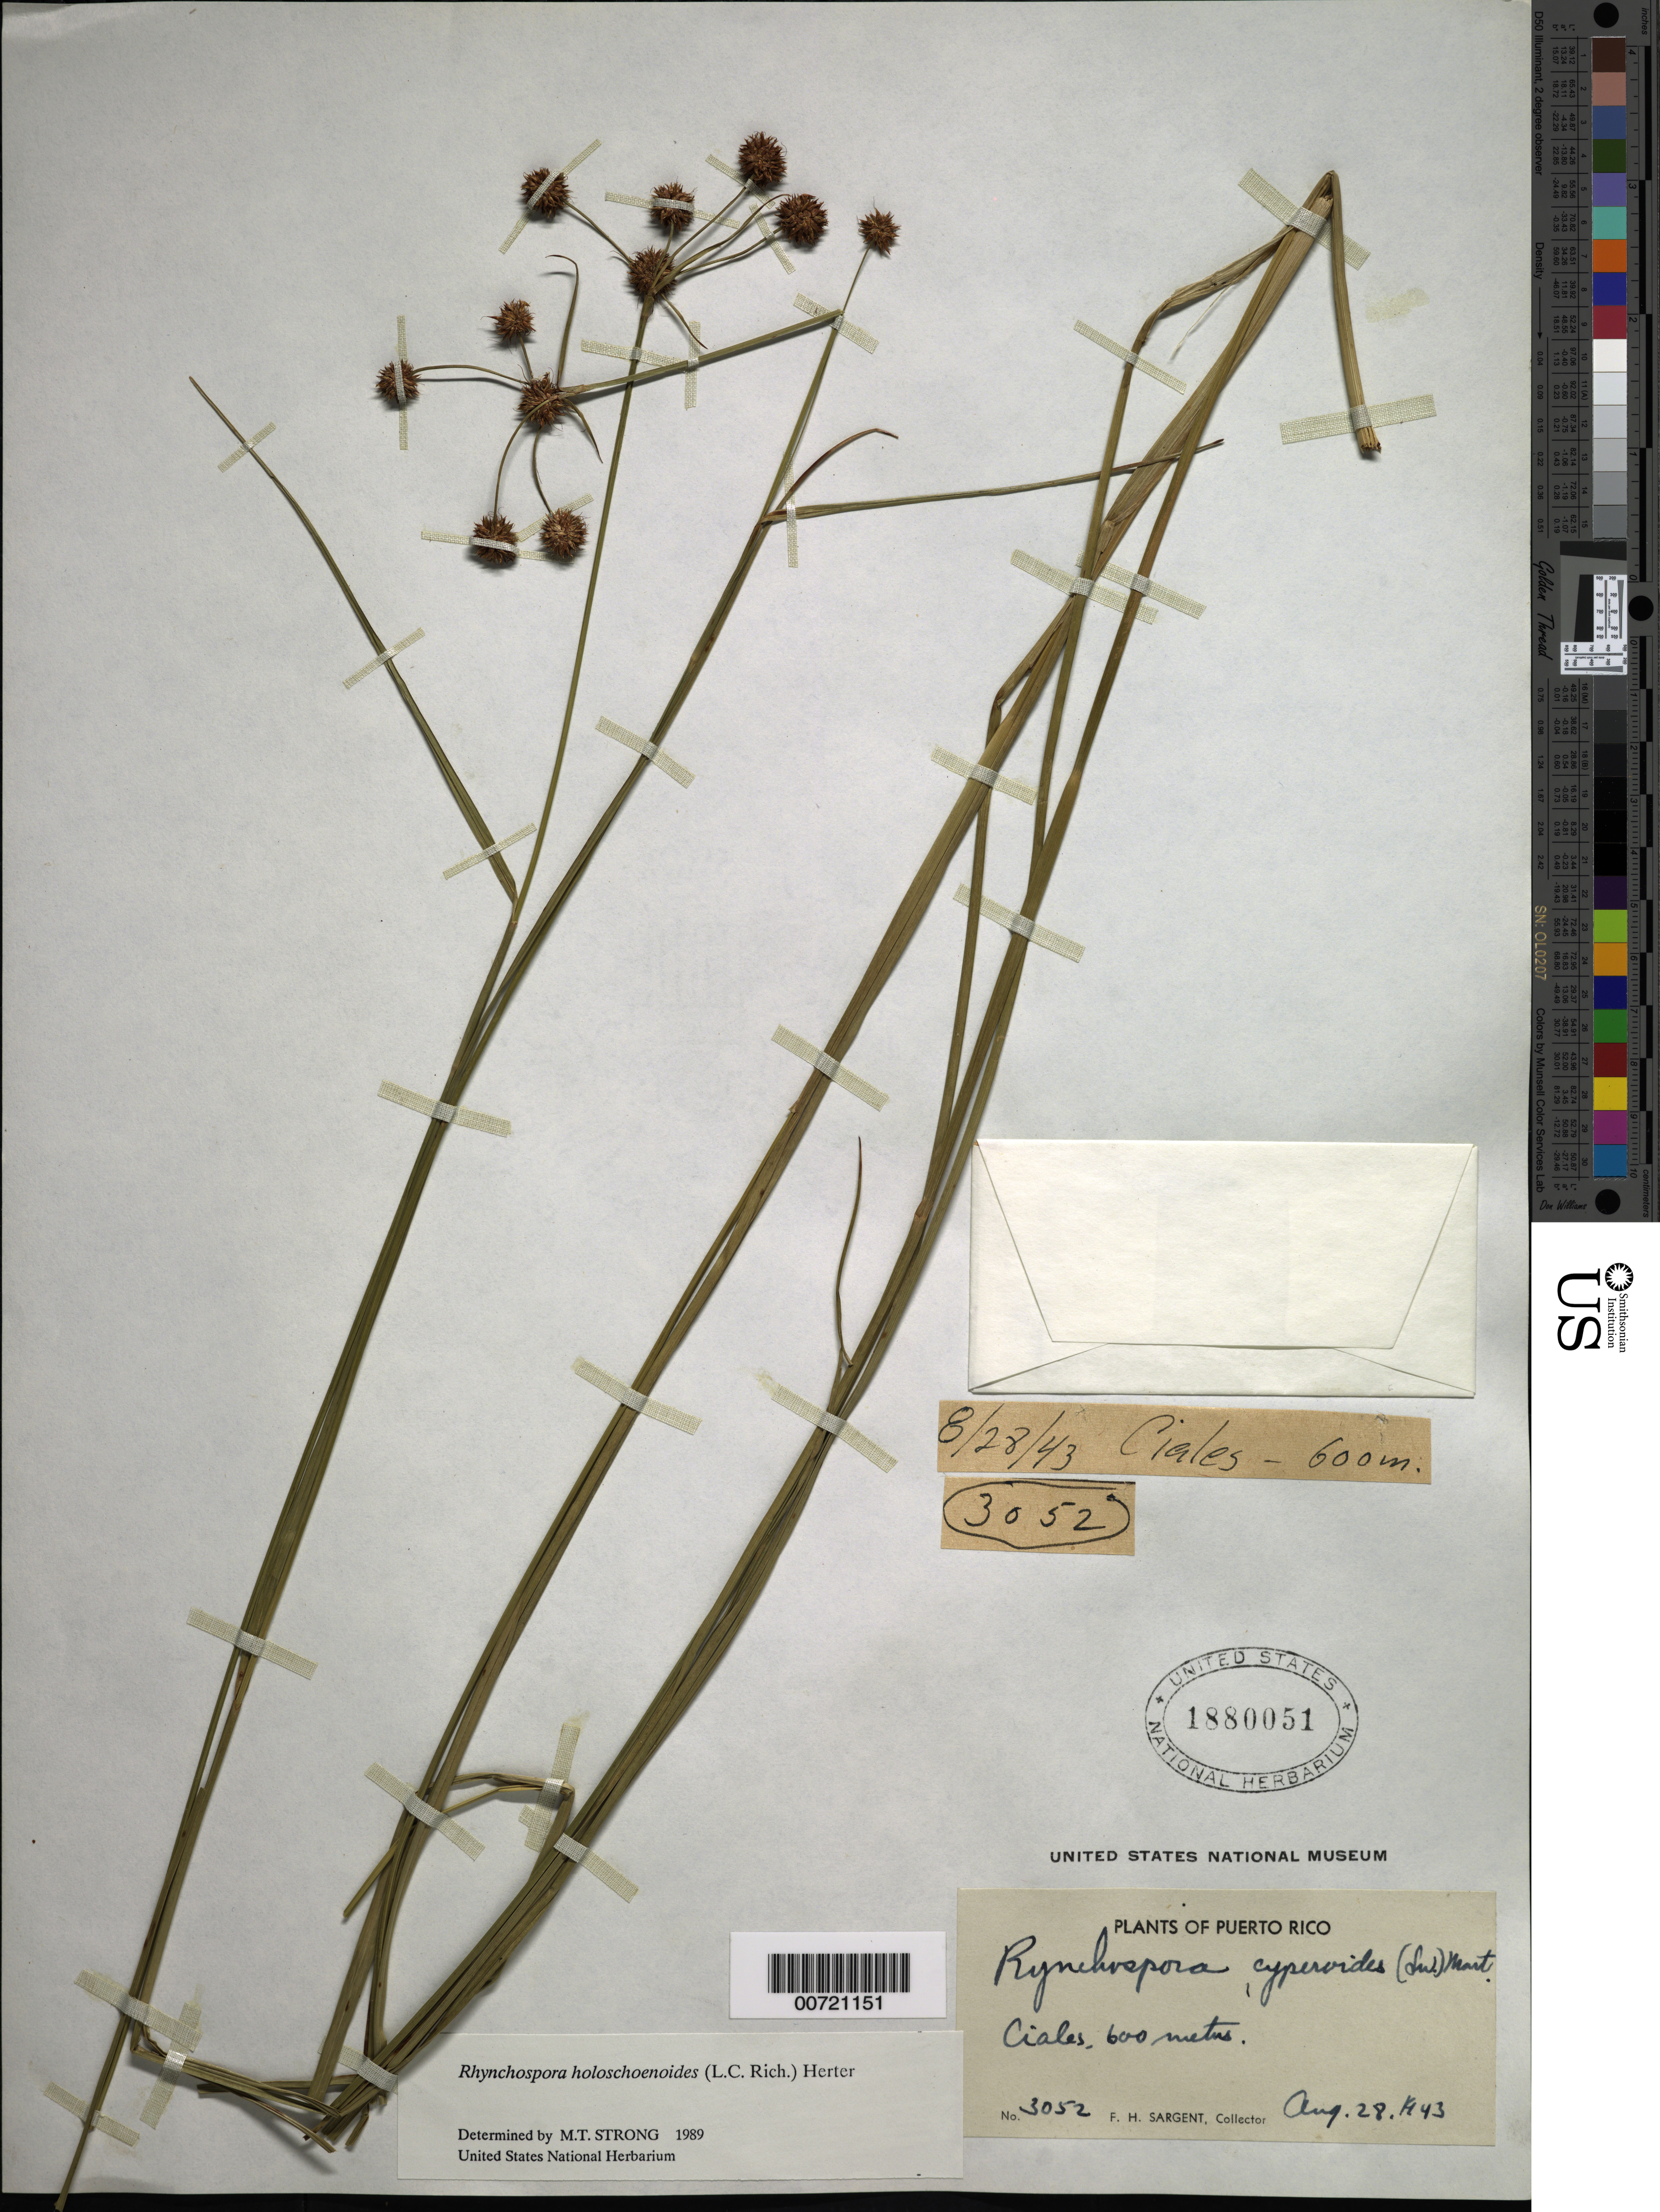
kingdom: Plantae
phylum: Tracheophyta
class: Liliopsida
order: Poales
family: Cyperaceae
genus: Rhynchospora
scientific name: Rhynchospora holoschoenoides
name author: (Rich.) Herter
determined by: Strong, M. T., (US), Smithsonian Institution - National Museum of Natural History (UNITED STATES)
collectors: F. H. Sargent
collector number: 3052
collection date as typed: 28 Aug 1943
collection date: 1943-08-28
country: Puerto Rico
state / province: Ciales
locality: Ciales.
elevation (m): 600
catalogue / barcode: US 1880051